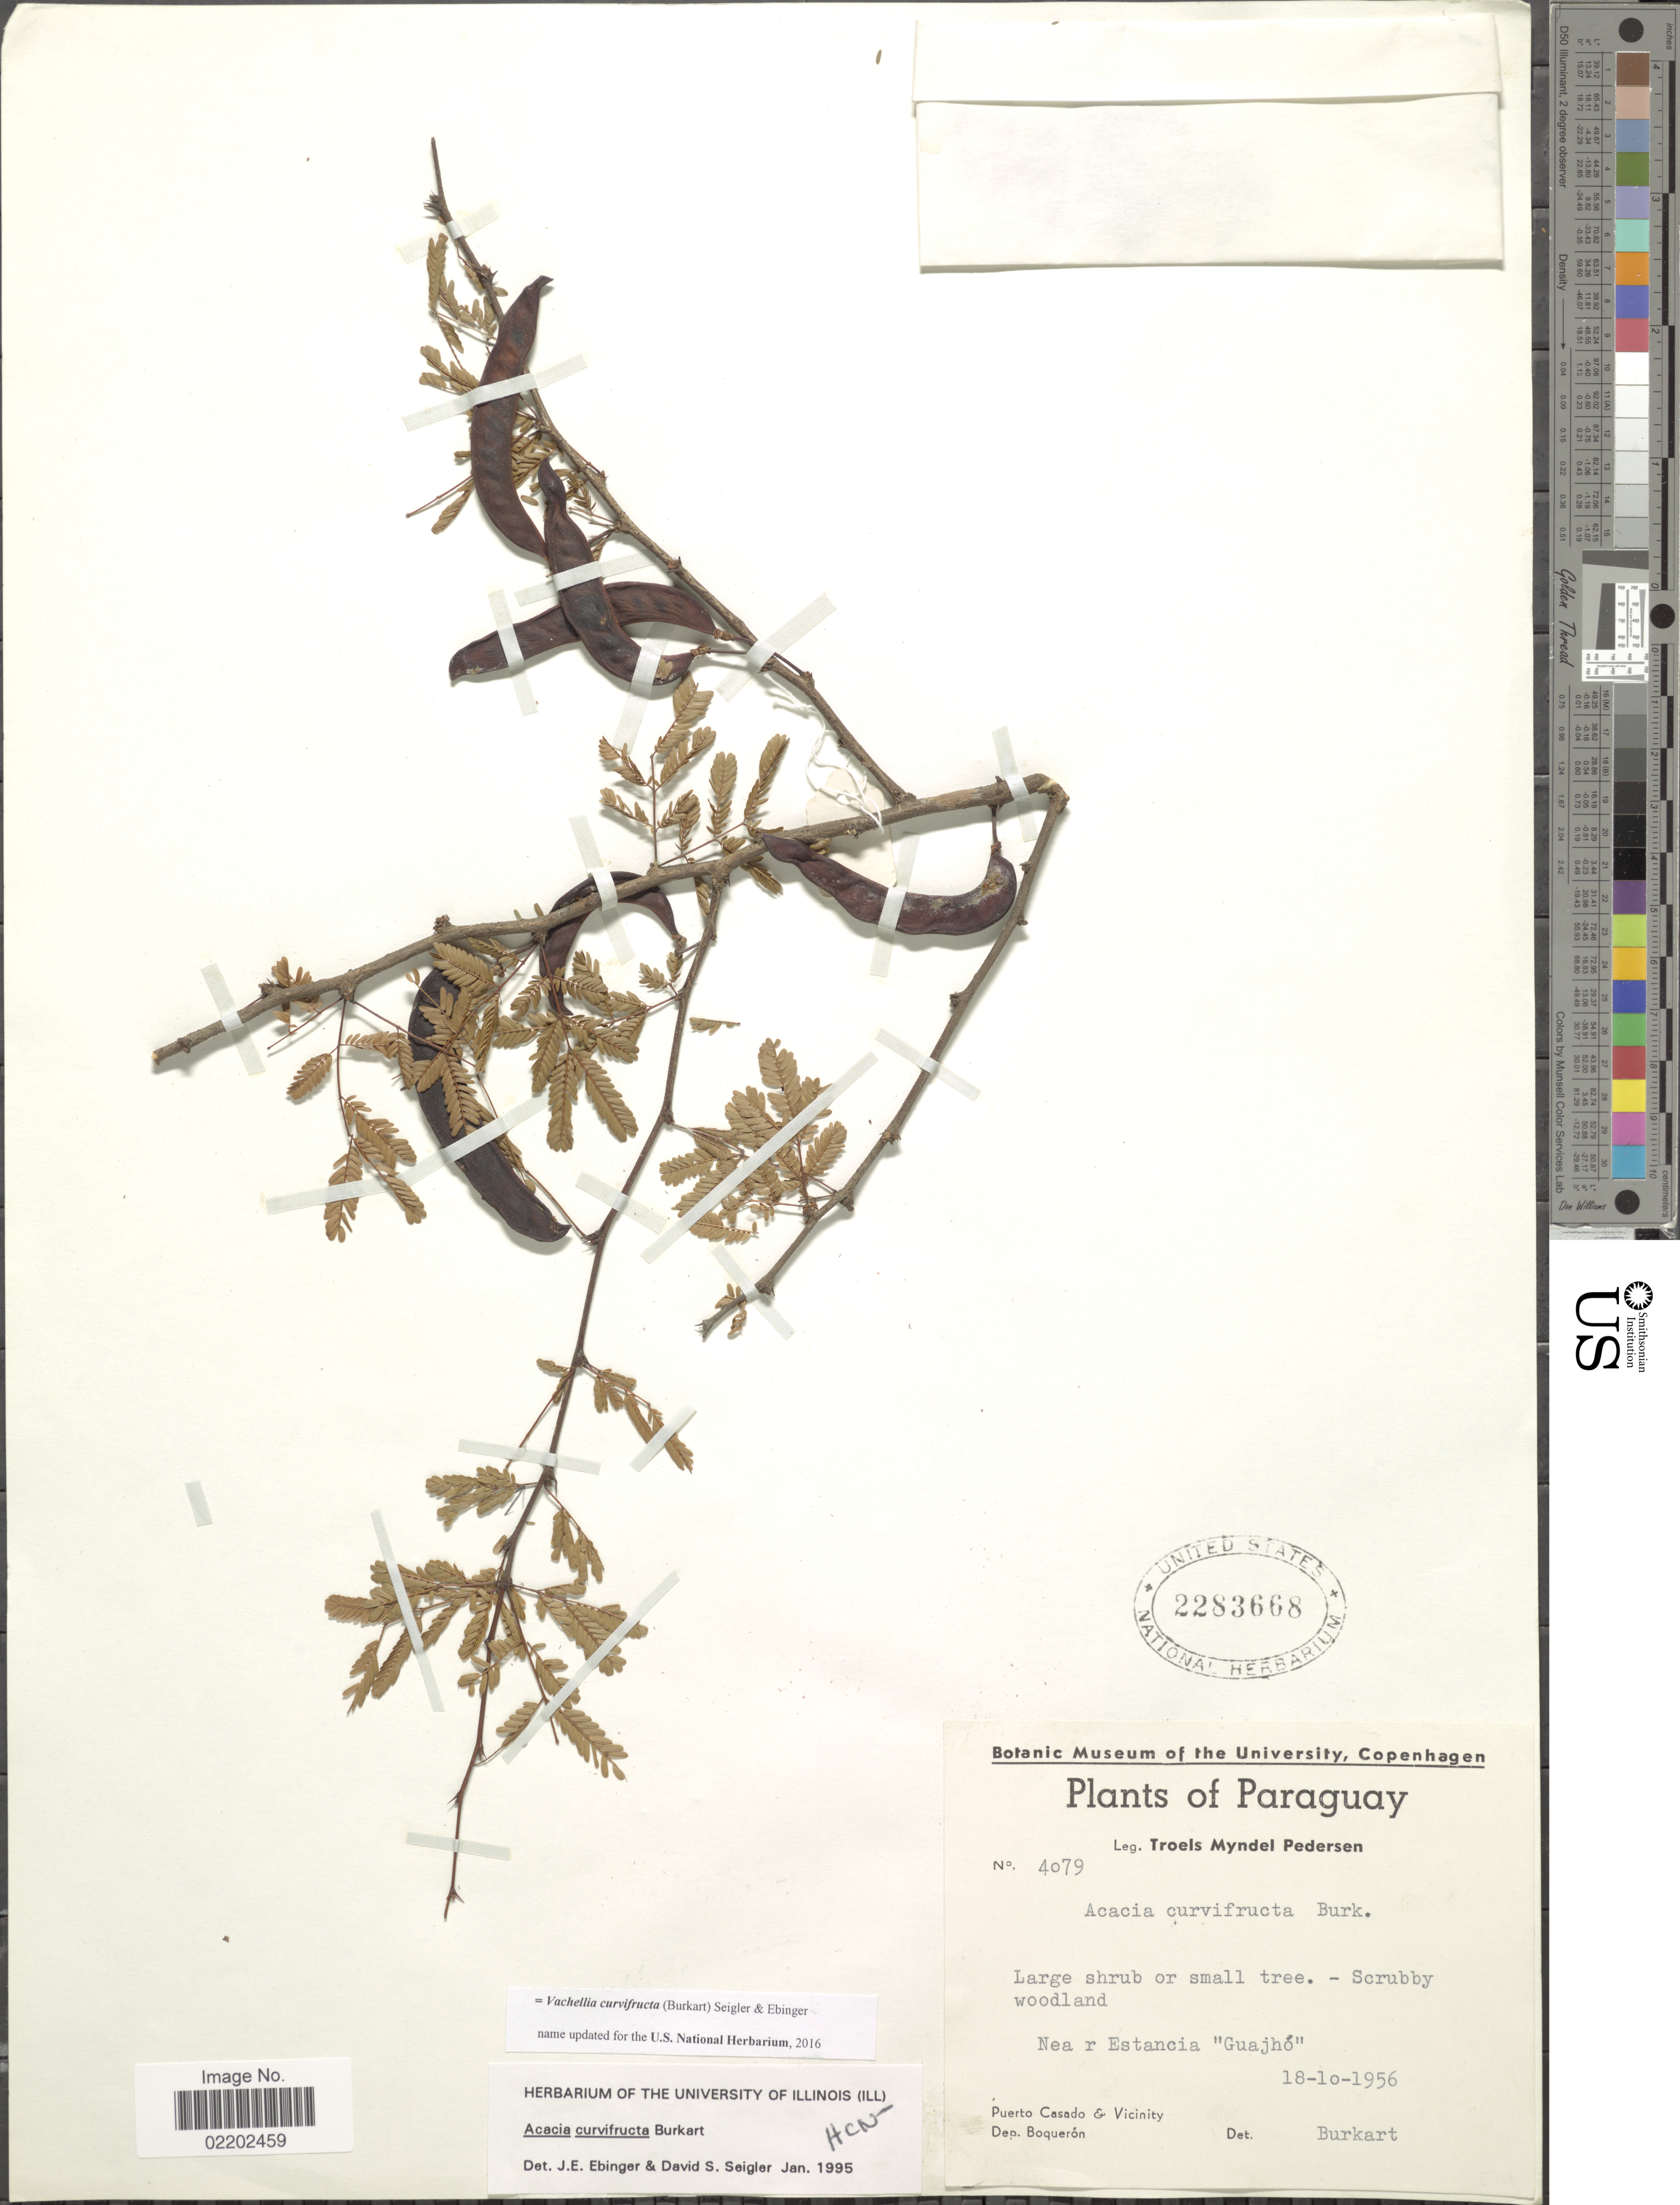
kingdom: Plantae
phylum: Tracheophyta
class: Magnoliopsida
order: Fabales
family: Fabaceae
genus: Vachellia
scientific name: Vachellia curvifructa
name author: (Burkart) Seigler & Ebinger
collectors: T. Pederson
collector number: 4079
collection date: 1956-10-18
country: Paraguay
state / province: Boqueron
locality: Near Estancia "Guajhó", Puerto Casado & Vicinity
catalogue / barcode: US 2283668